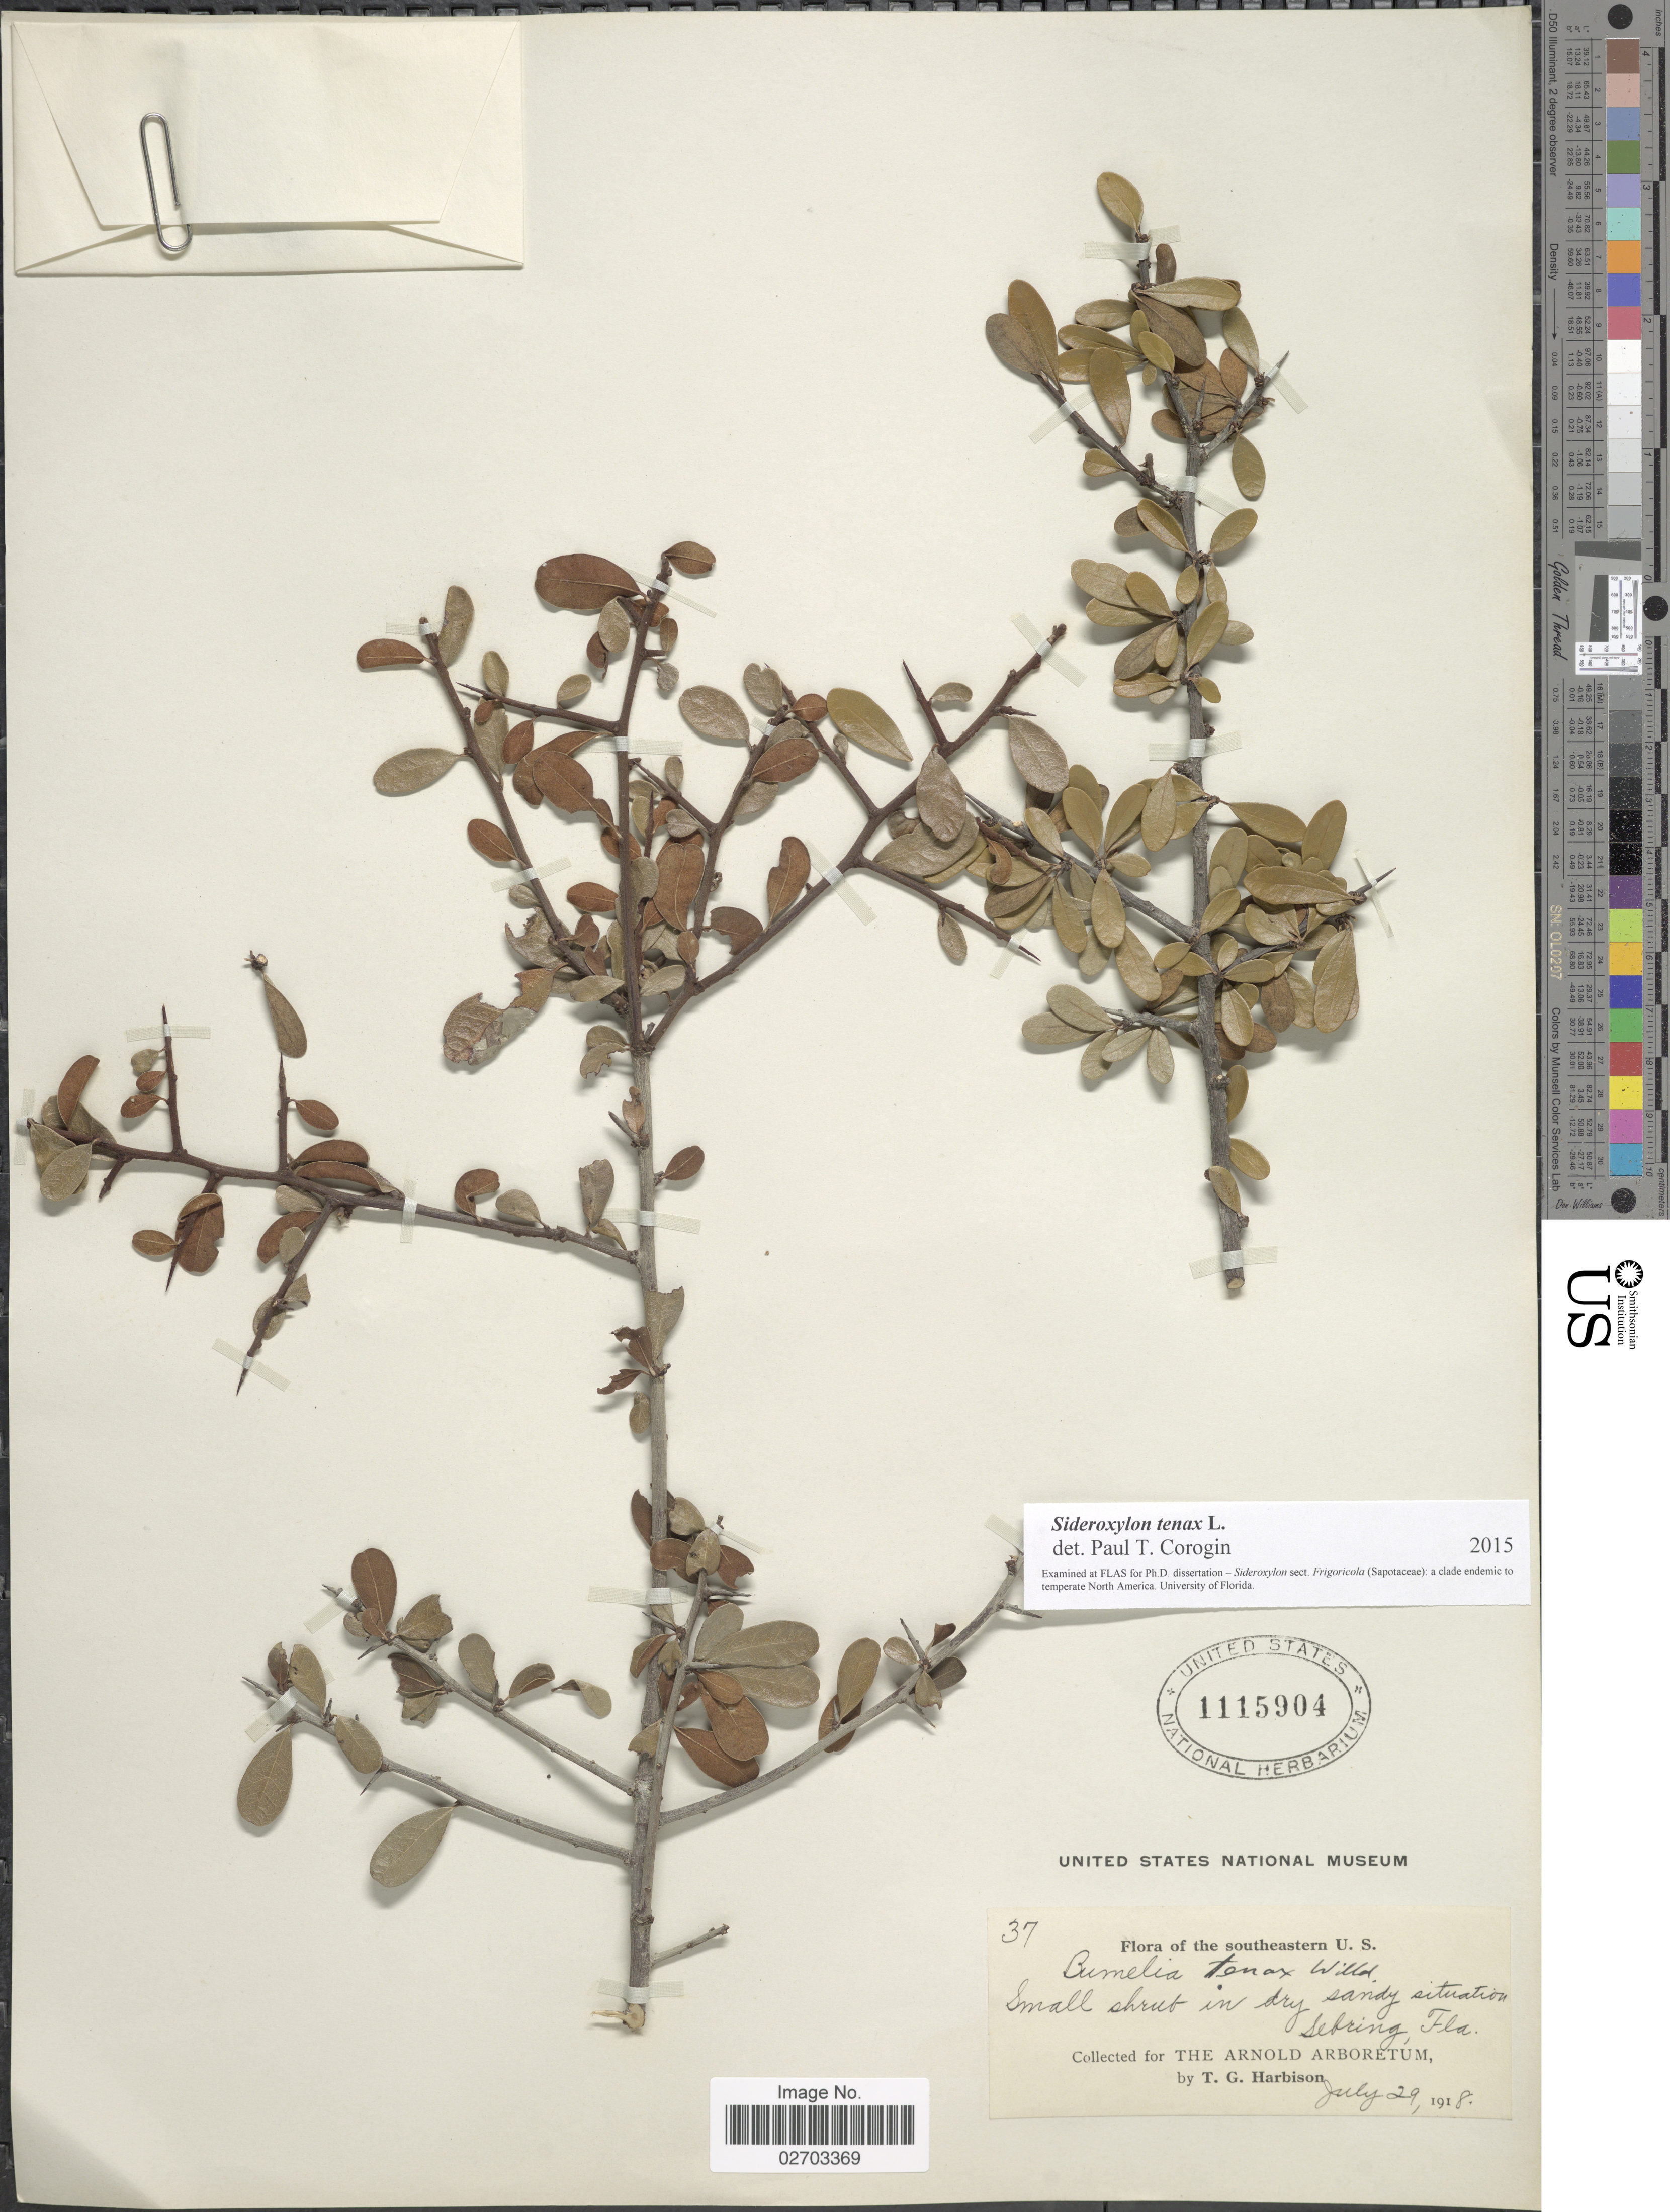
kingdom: Plantae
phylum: Tracheophyta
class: Magnoliopsida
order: Ericales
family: Sapotaceae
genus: Sideroxylon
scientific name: Sideroxylon tenax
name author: L.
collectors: T. Harbison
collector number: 37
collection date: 1918-07-29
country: United States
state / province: Florida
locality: The Southeastern, Sebring, Fla.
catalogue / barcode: US 1115904